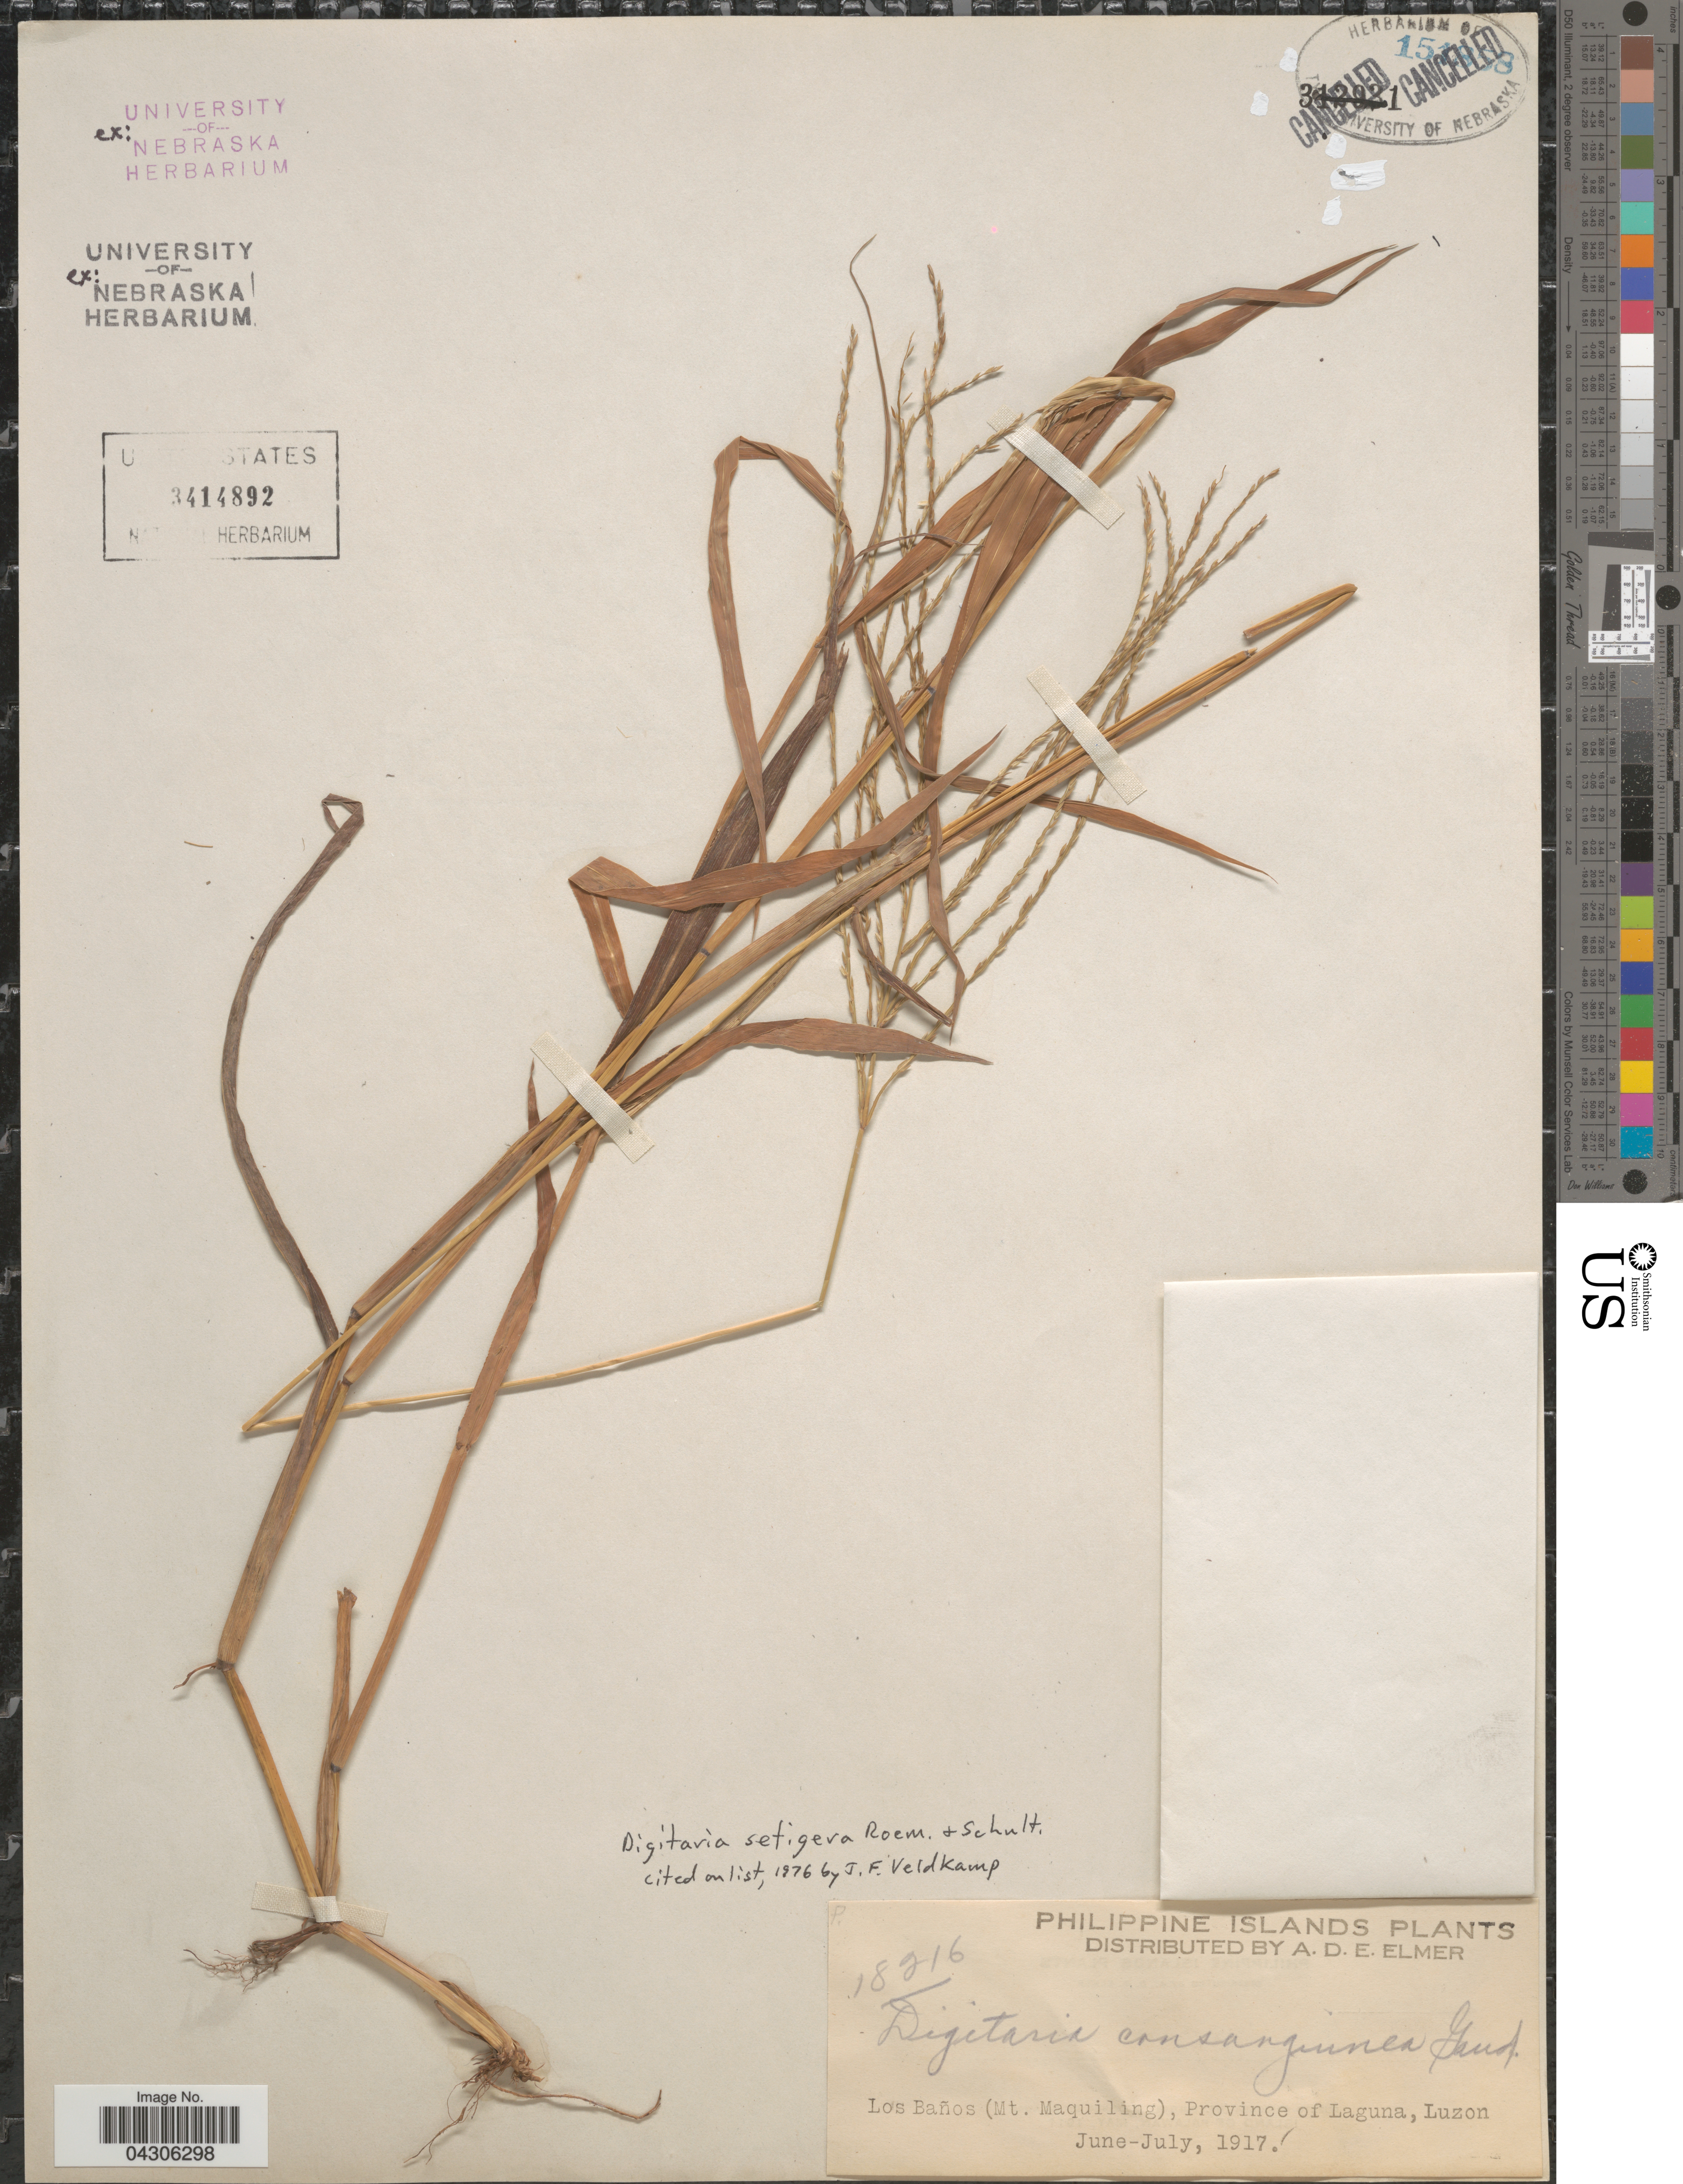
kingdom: Plantae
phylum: Tracheophyta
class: Liliopsida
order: Poales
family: Poaceae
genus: Digitaria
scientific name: Digitaria setigera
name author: Roth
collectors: A. D. E. Elmer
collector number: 18216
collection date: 1917-06/1917-07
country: Philippines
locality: Philippine Islands. Los Baños (Mt. Maquiling), Province of Laguna, Luzon.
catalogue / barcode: US 3414892